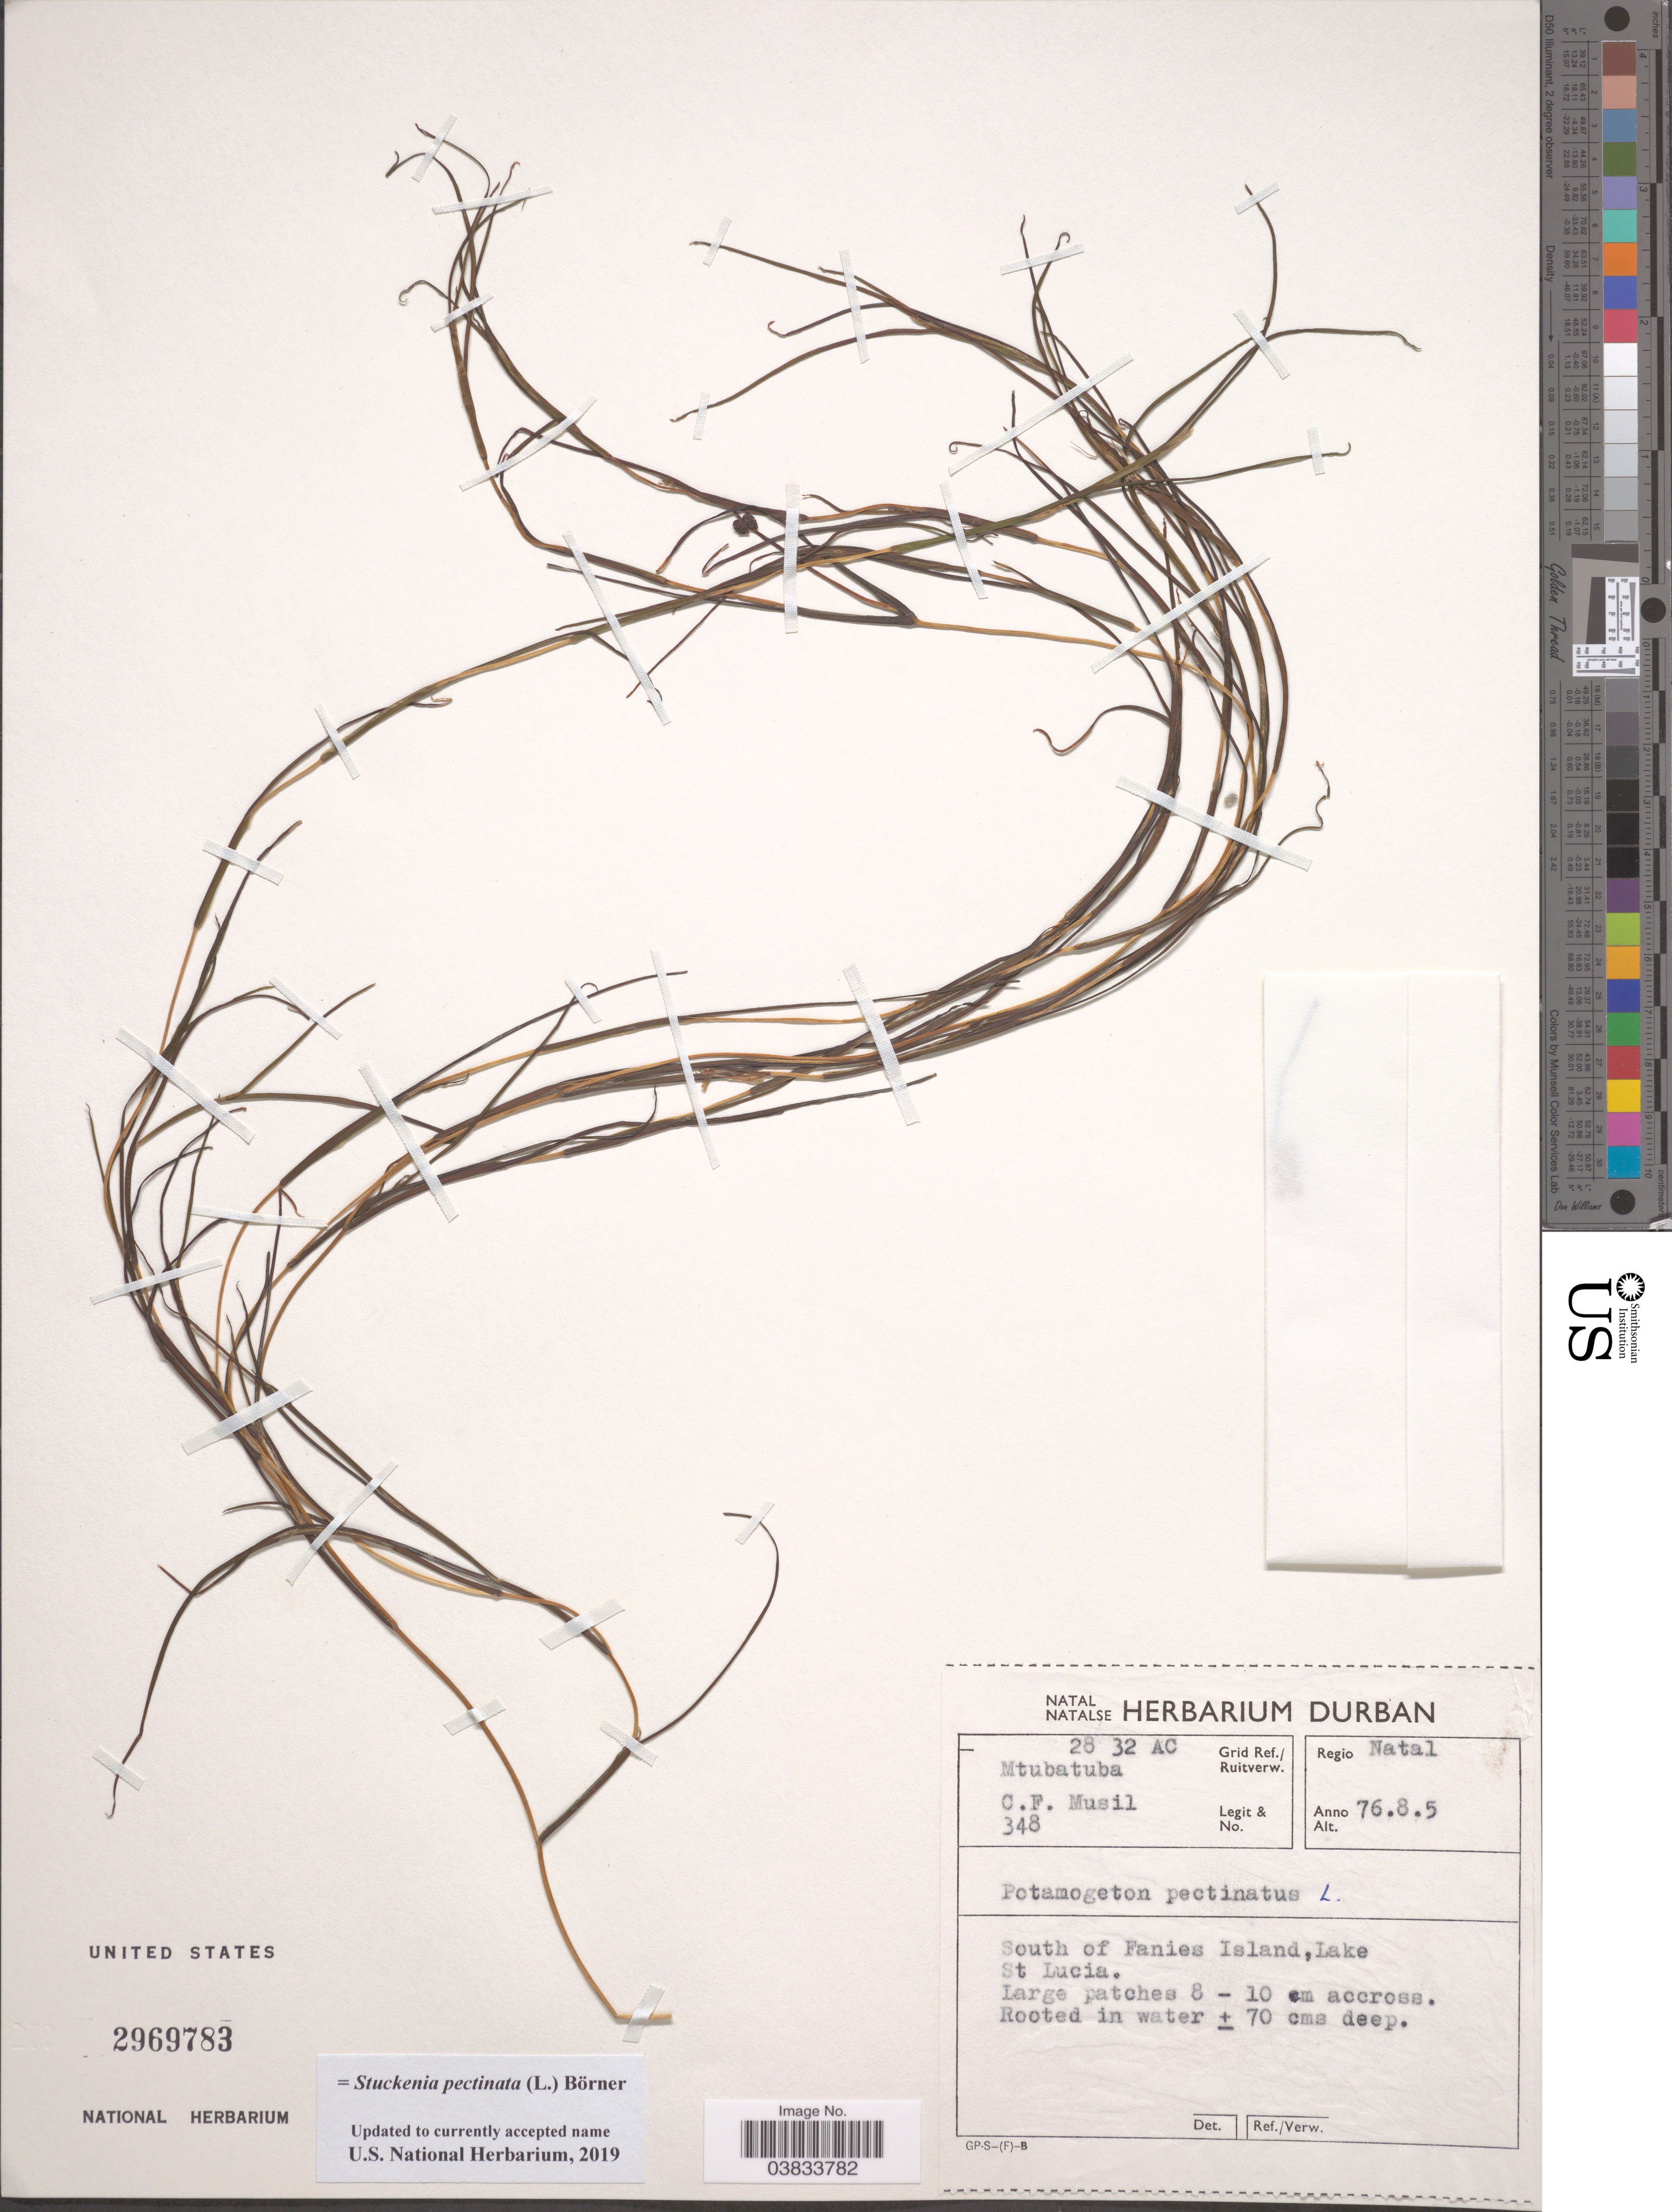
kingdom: Plantae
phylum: Tracheophyta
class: Liliopsida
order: Alismatales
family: Potamogetonaceae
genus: Stuckenia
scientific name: Stuckenia pectinata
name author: (L.) Börner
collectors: C. Musil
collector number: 348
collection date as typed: Transcribed d/m/y: 5/8/76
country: South Africa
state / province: KwaZulu-Natal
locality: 28 32 AC Mtubatuba Grid Ref./ Ruitverw. Regio Natal. South of Fanies Island, Lake St Lucia.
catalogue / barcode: US 2969783